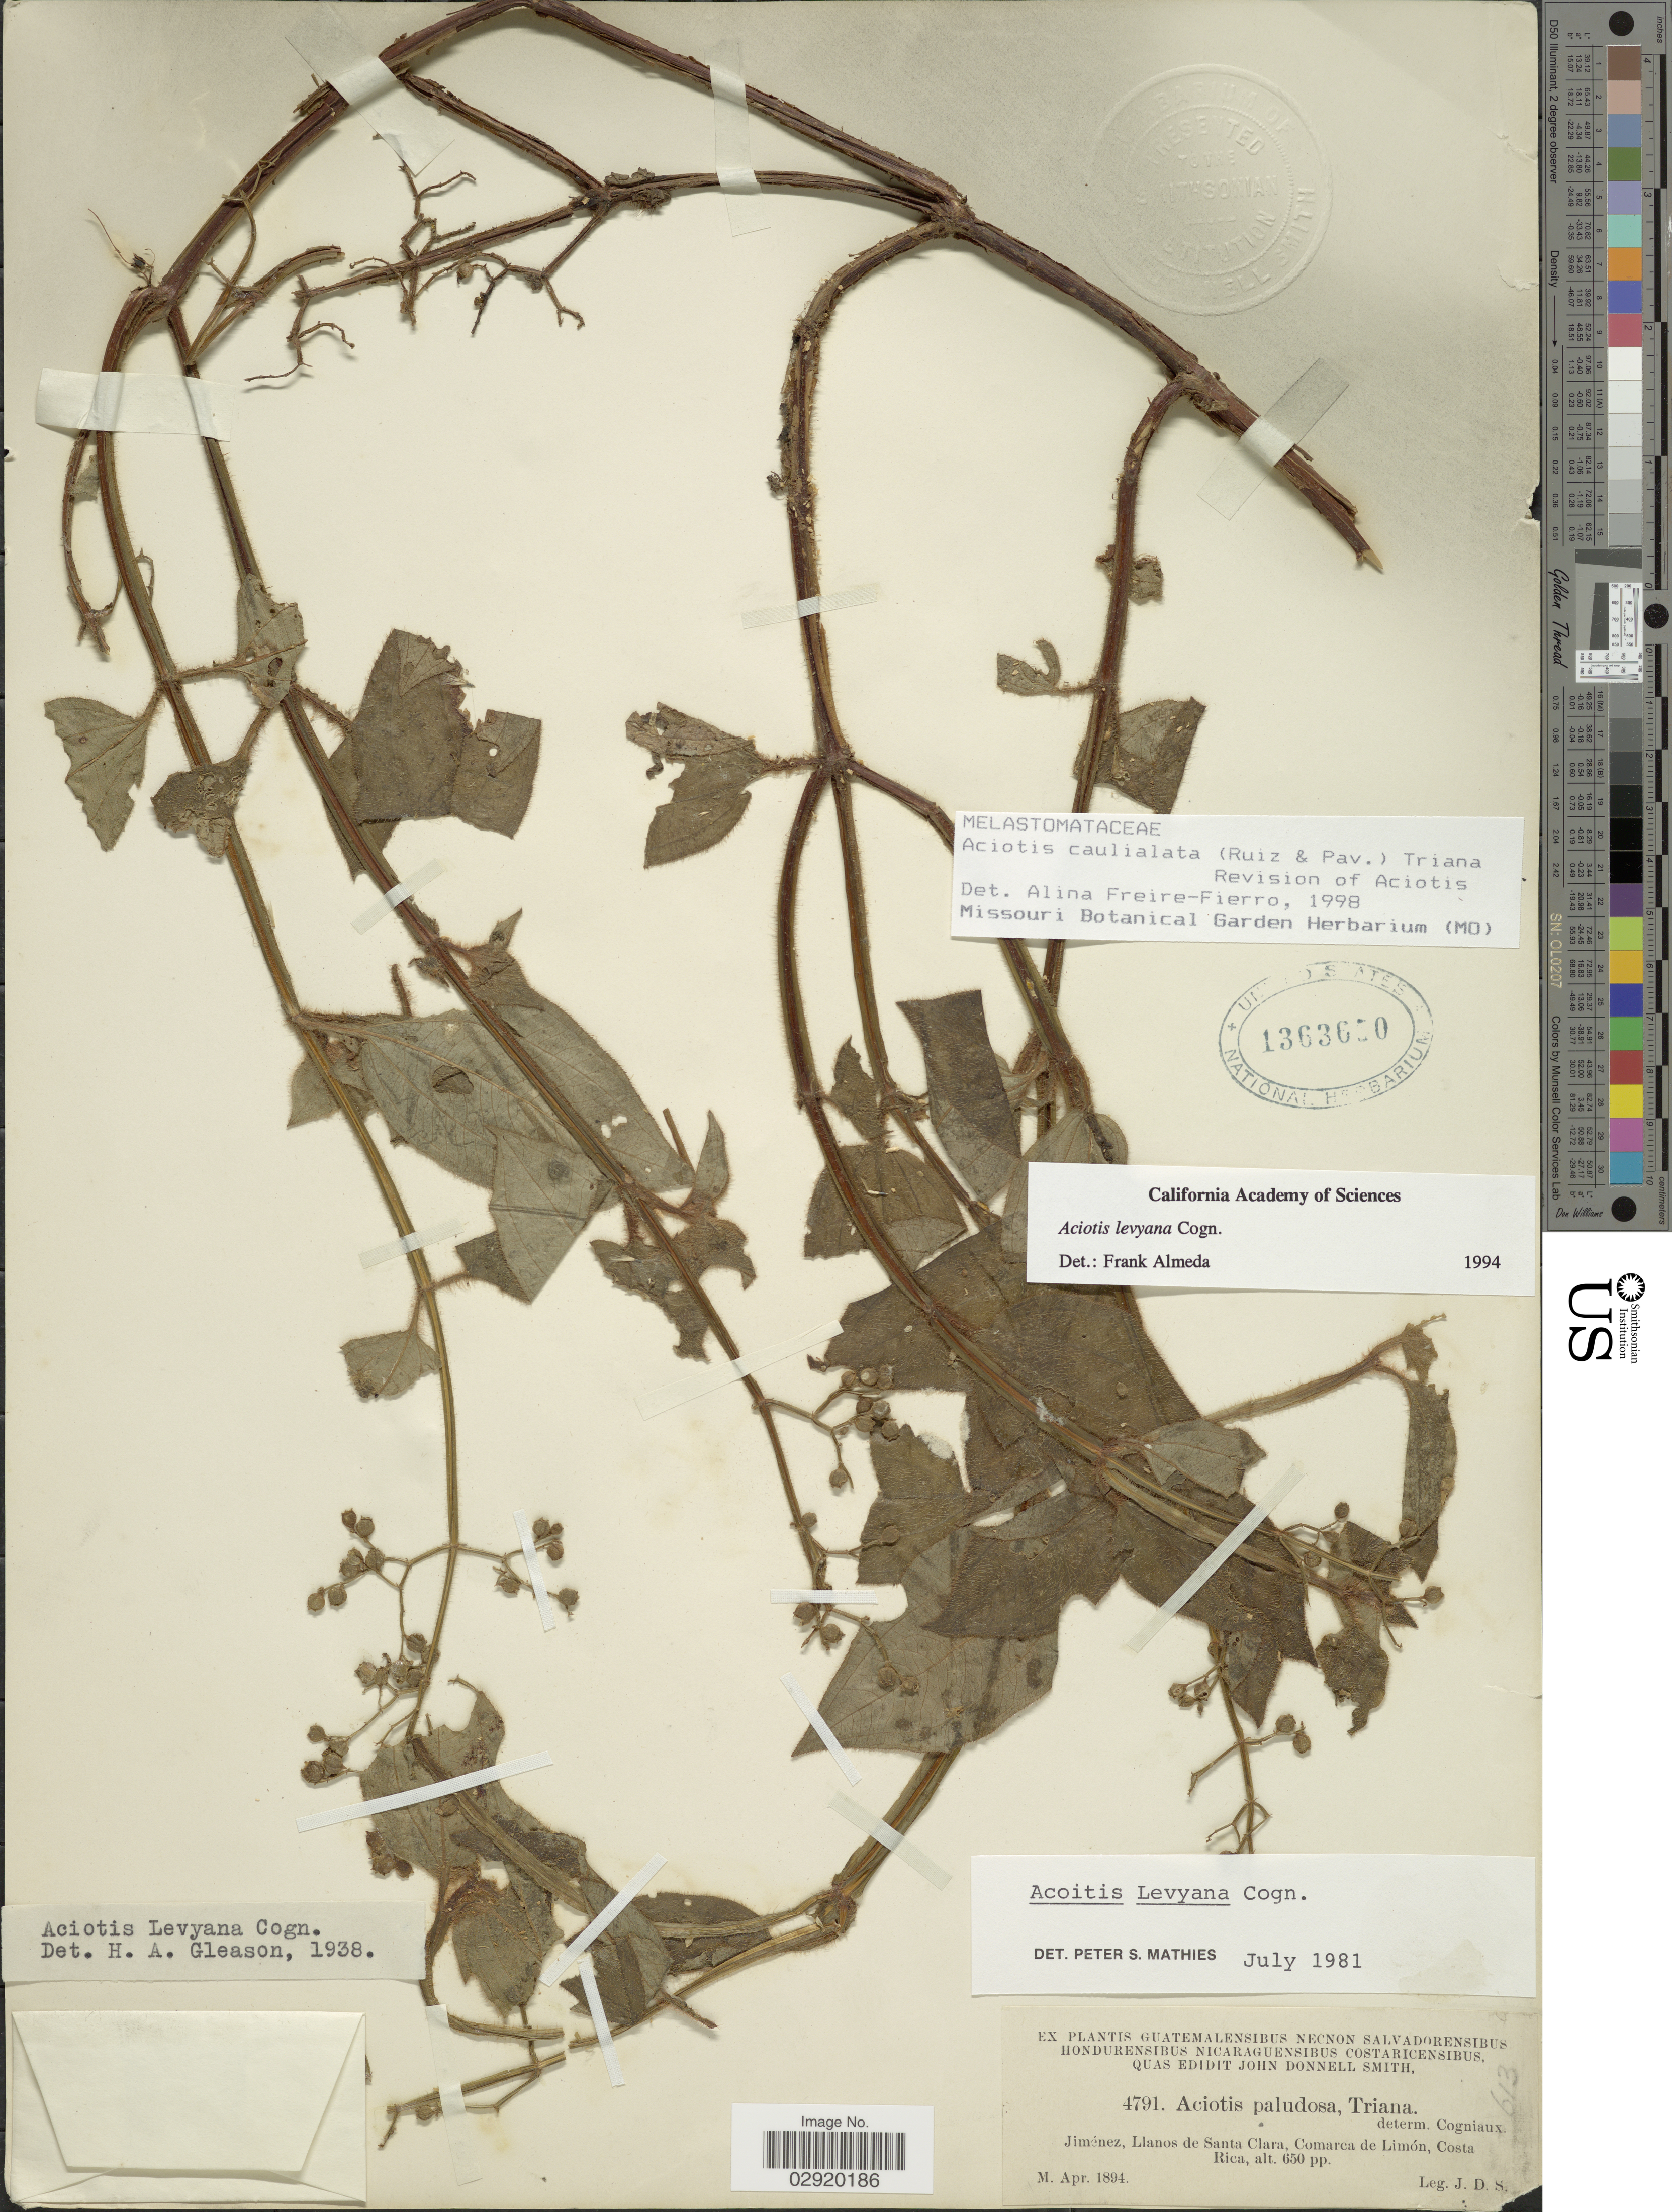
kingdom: Plantae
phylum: Tracheophyta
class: Magnoliopsida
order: Myrtales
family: Melastomataceae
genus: Aciotis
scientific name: Aciotis rubricaulis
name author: (Mart. ex DC.) Triana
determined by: Nunes da Silva, Diego, (RB), Jardim Botanico do Rio de Janeiro - Herbario (BRAZIL)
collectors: J. Donnell Smith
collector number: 4791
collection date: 1894-04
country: Costa Rica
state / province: Limón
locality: Jiménez, Llanos de Santa Clara, Comarca de Limón.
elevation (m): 198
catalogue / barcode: US 1363650